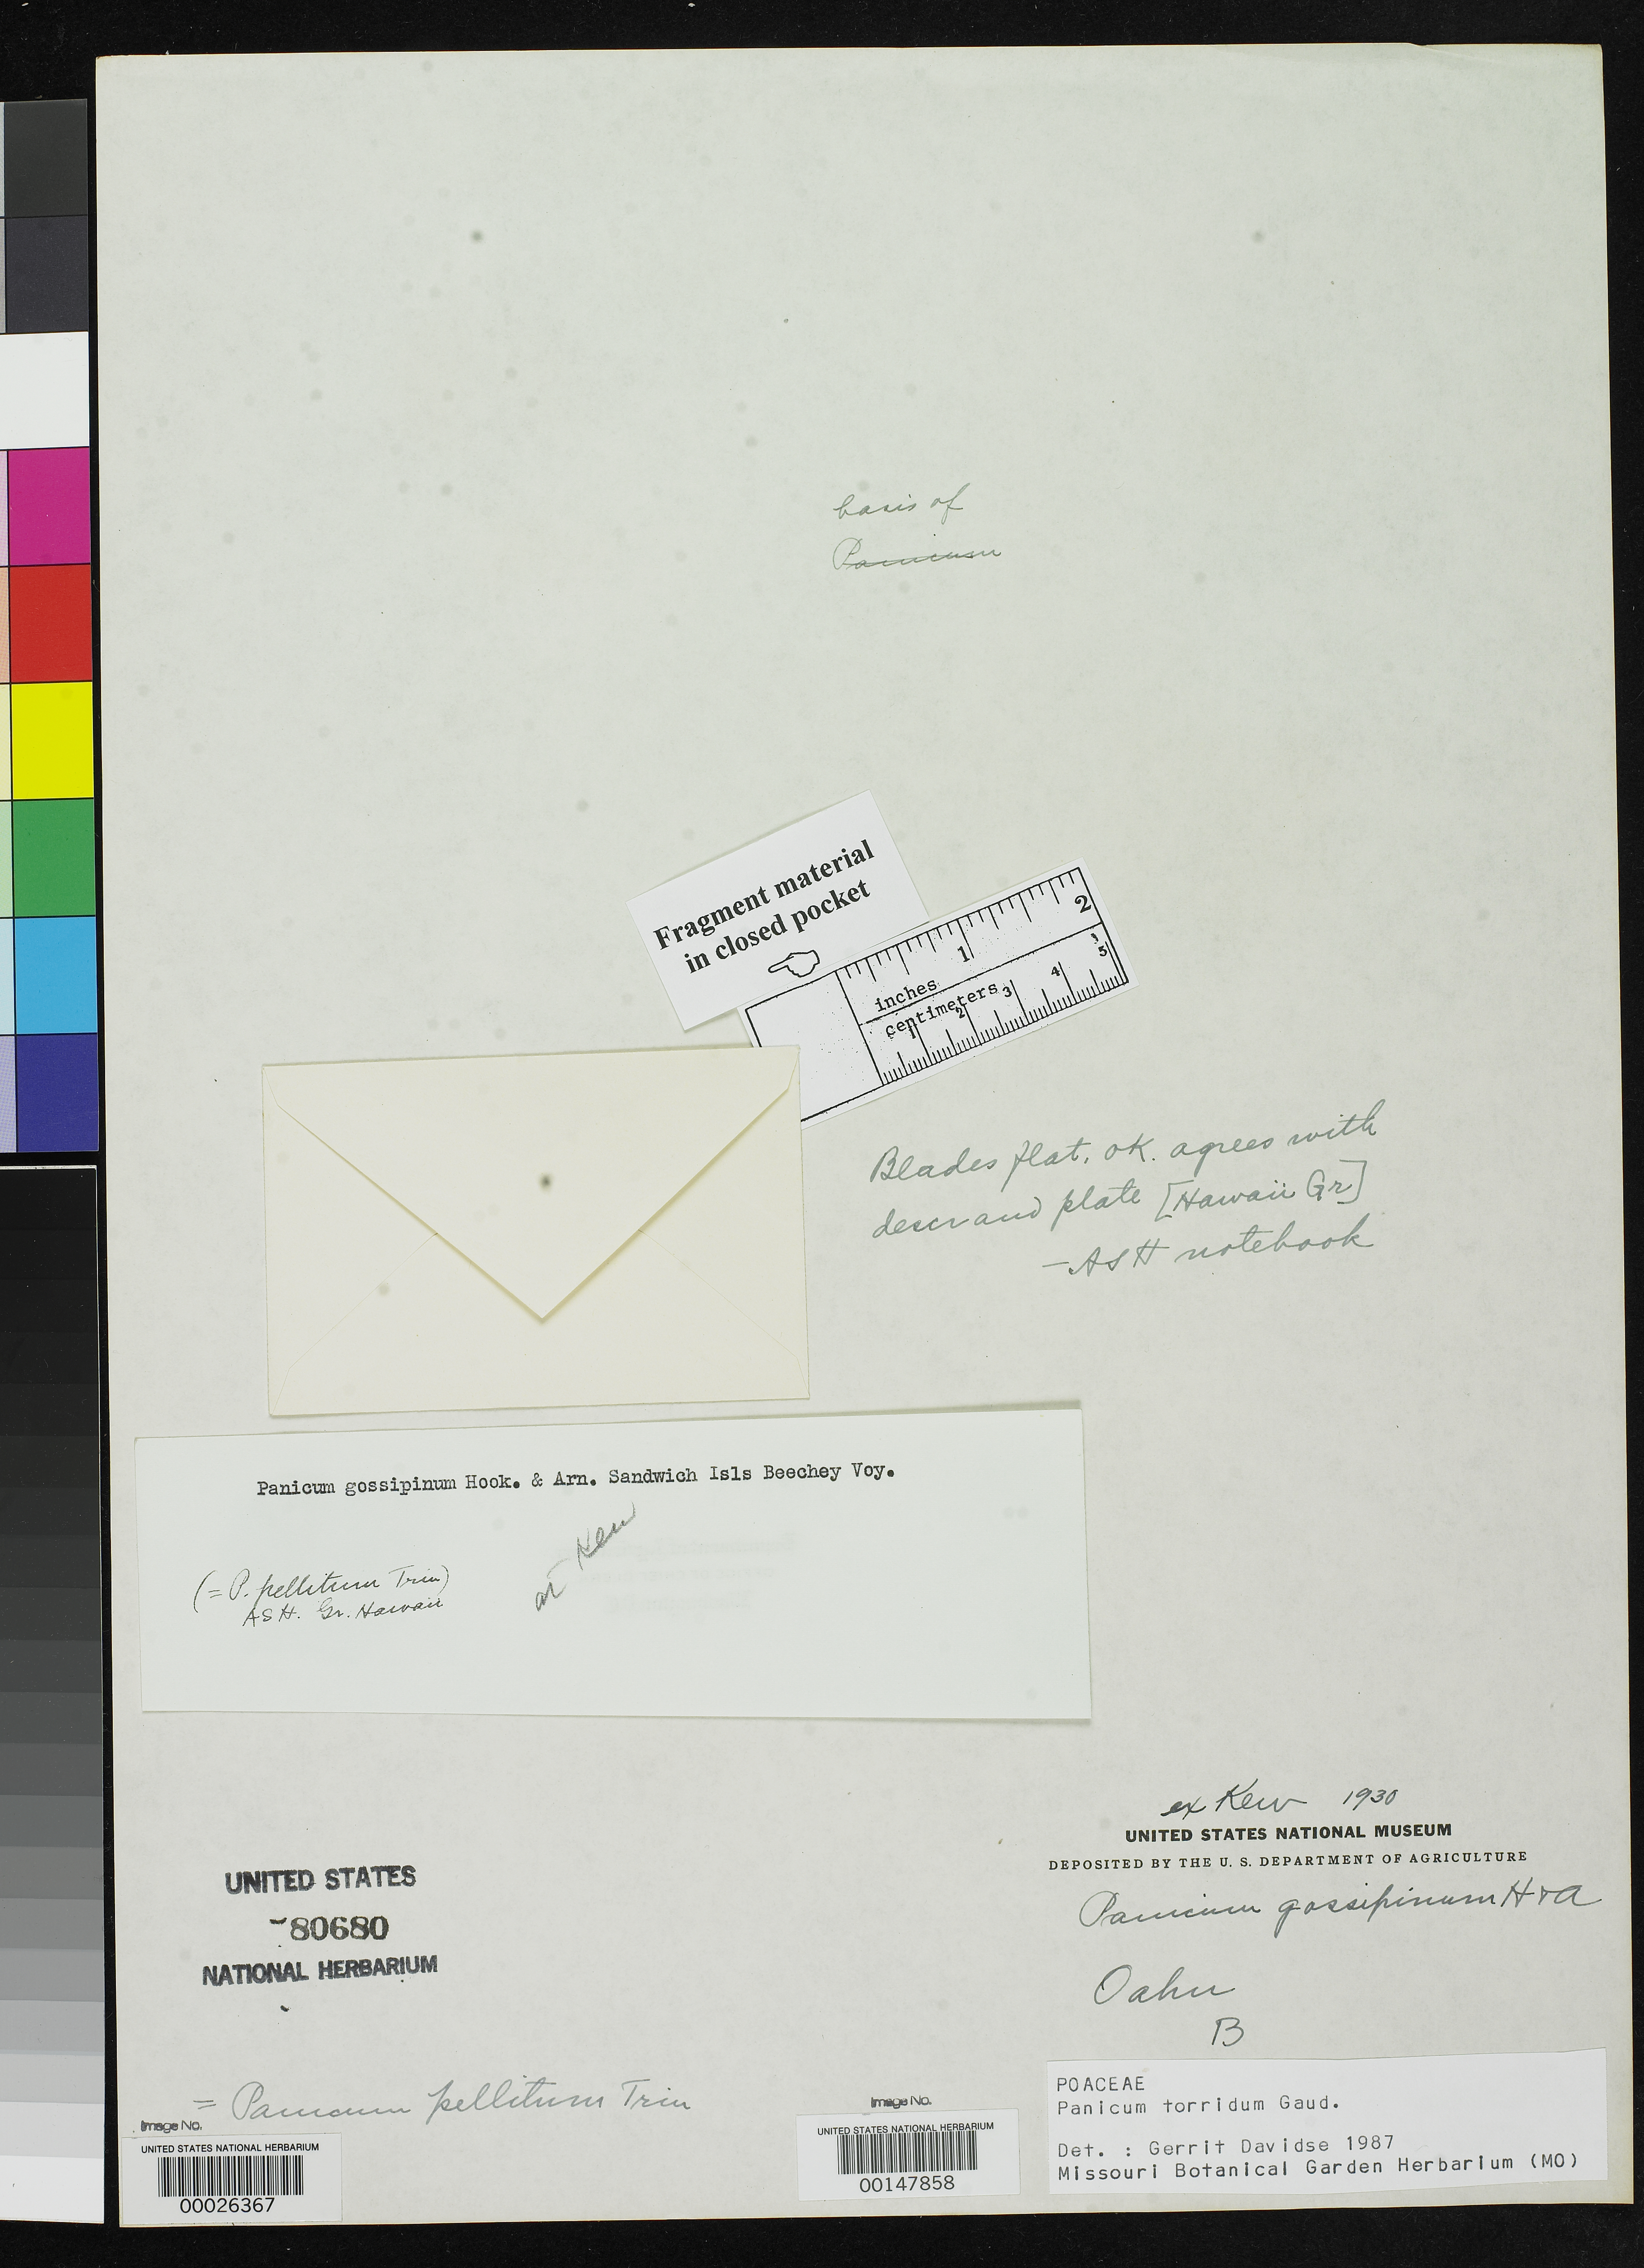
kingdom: Plantae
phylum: Tracheophyta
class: Liliopsida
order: Poales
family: Poaceae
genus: Panicum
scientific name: Panicum gossipinum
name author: Hook. & Arn.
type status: Type Fragment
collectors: F. Beechey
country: United States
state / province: Hawaii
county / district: Honolulu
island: Oahu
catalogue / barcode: US 80680